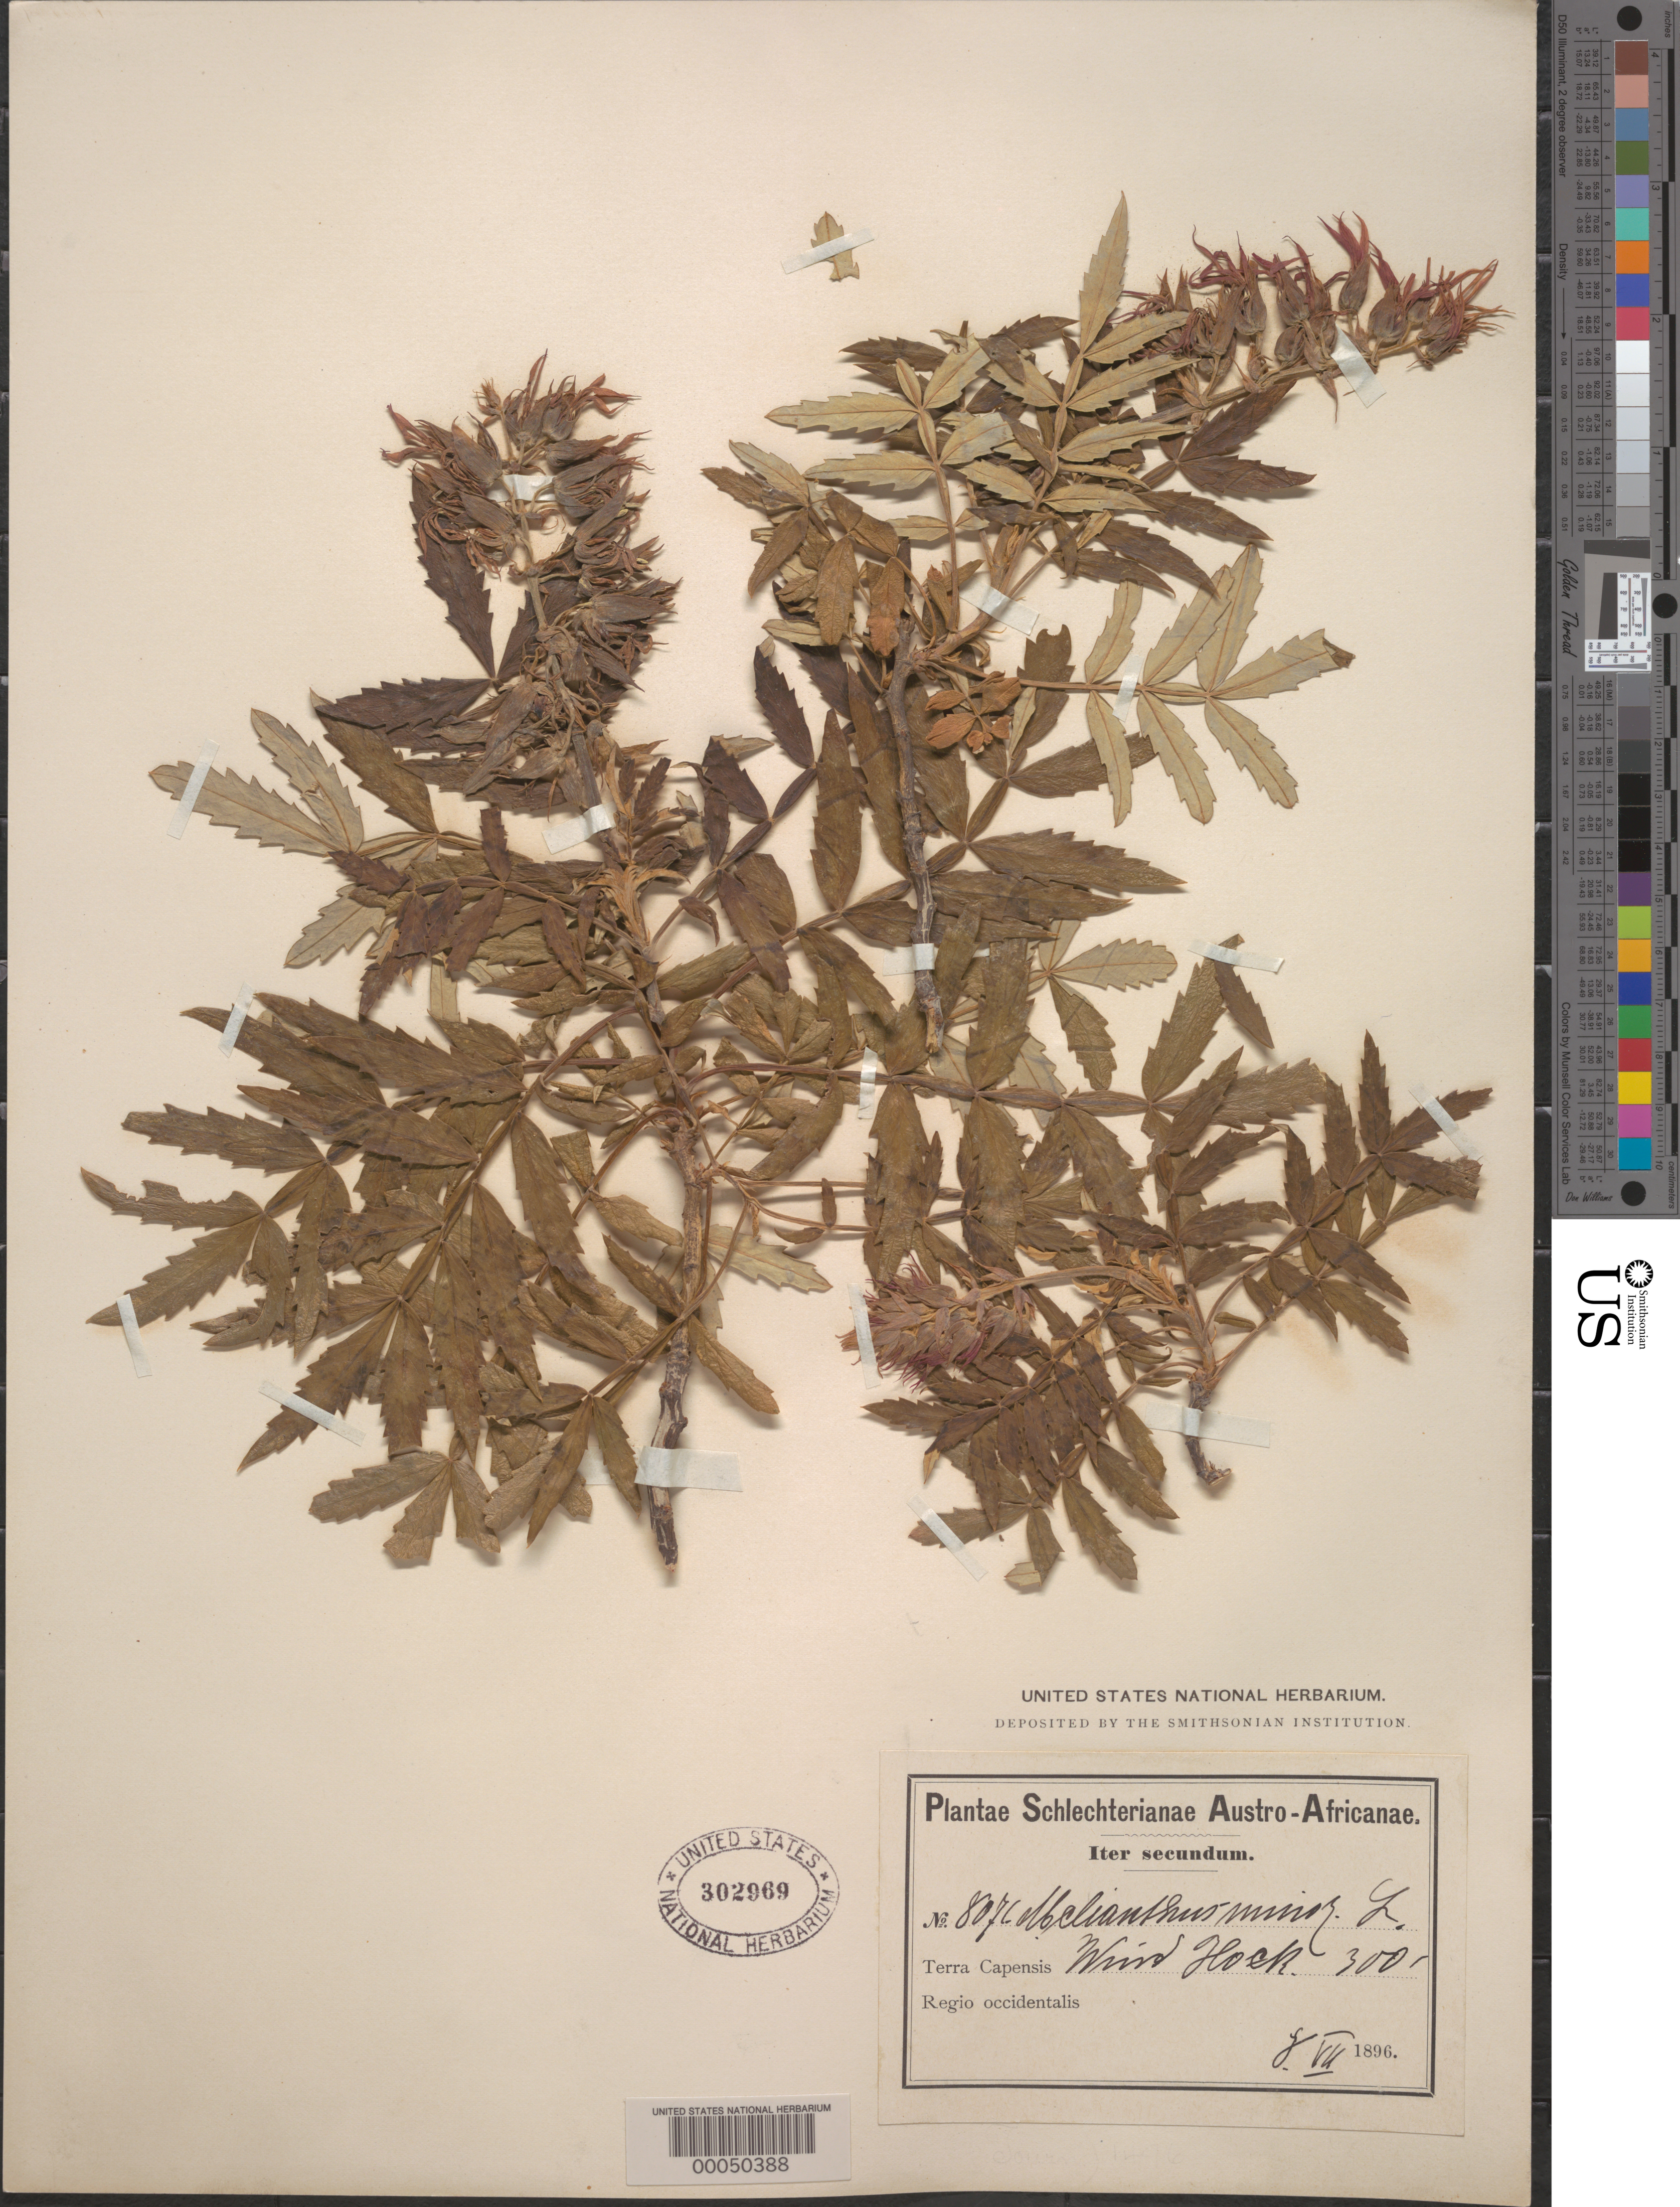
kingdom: Plantae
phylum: Tracheophyta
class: Magnoliopsida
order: Geraniales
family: Melianthaceae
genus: Melianthus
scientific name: Melianthus minor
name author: L.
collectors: F. R. R. Schlechter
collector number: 8076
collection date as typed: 08 Jul 1896 or 07 Aug 1896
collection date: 1896-07-08 or 1896-08-07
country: South Africa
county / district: Occidentalis Region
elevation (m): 914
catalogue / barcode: US 302969